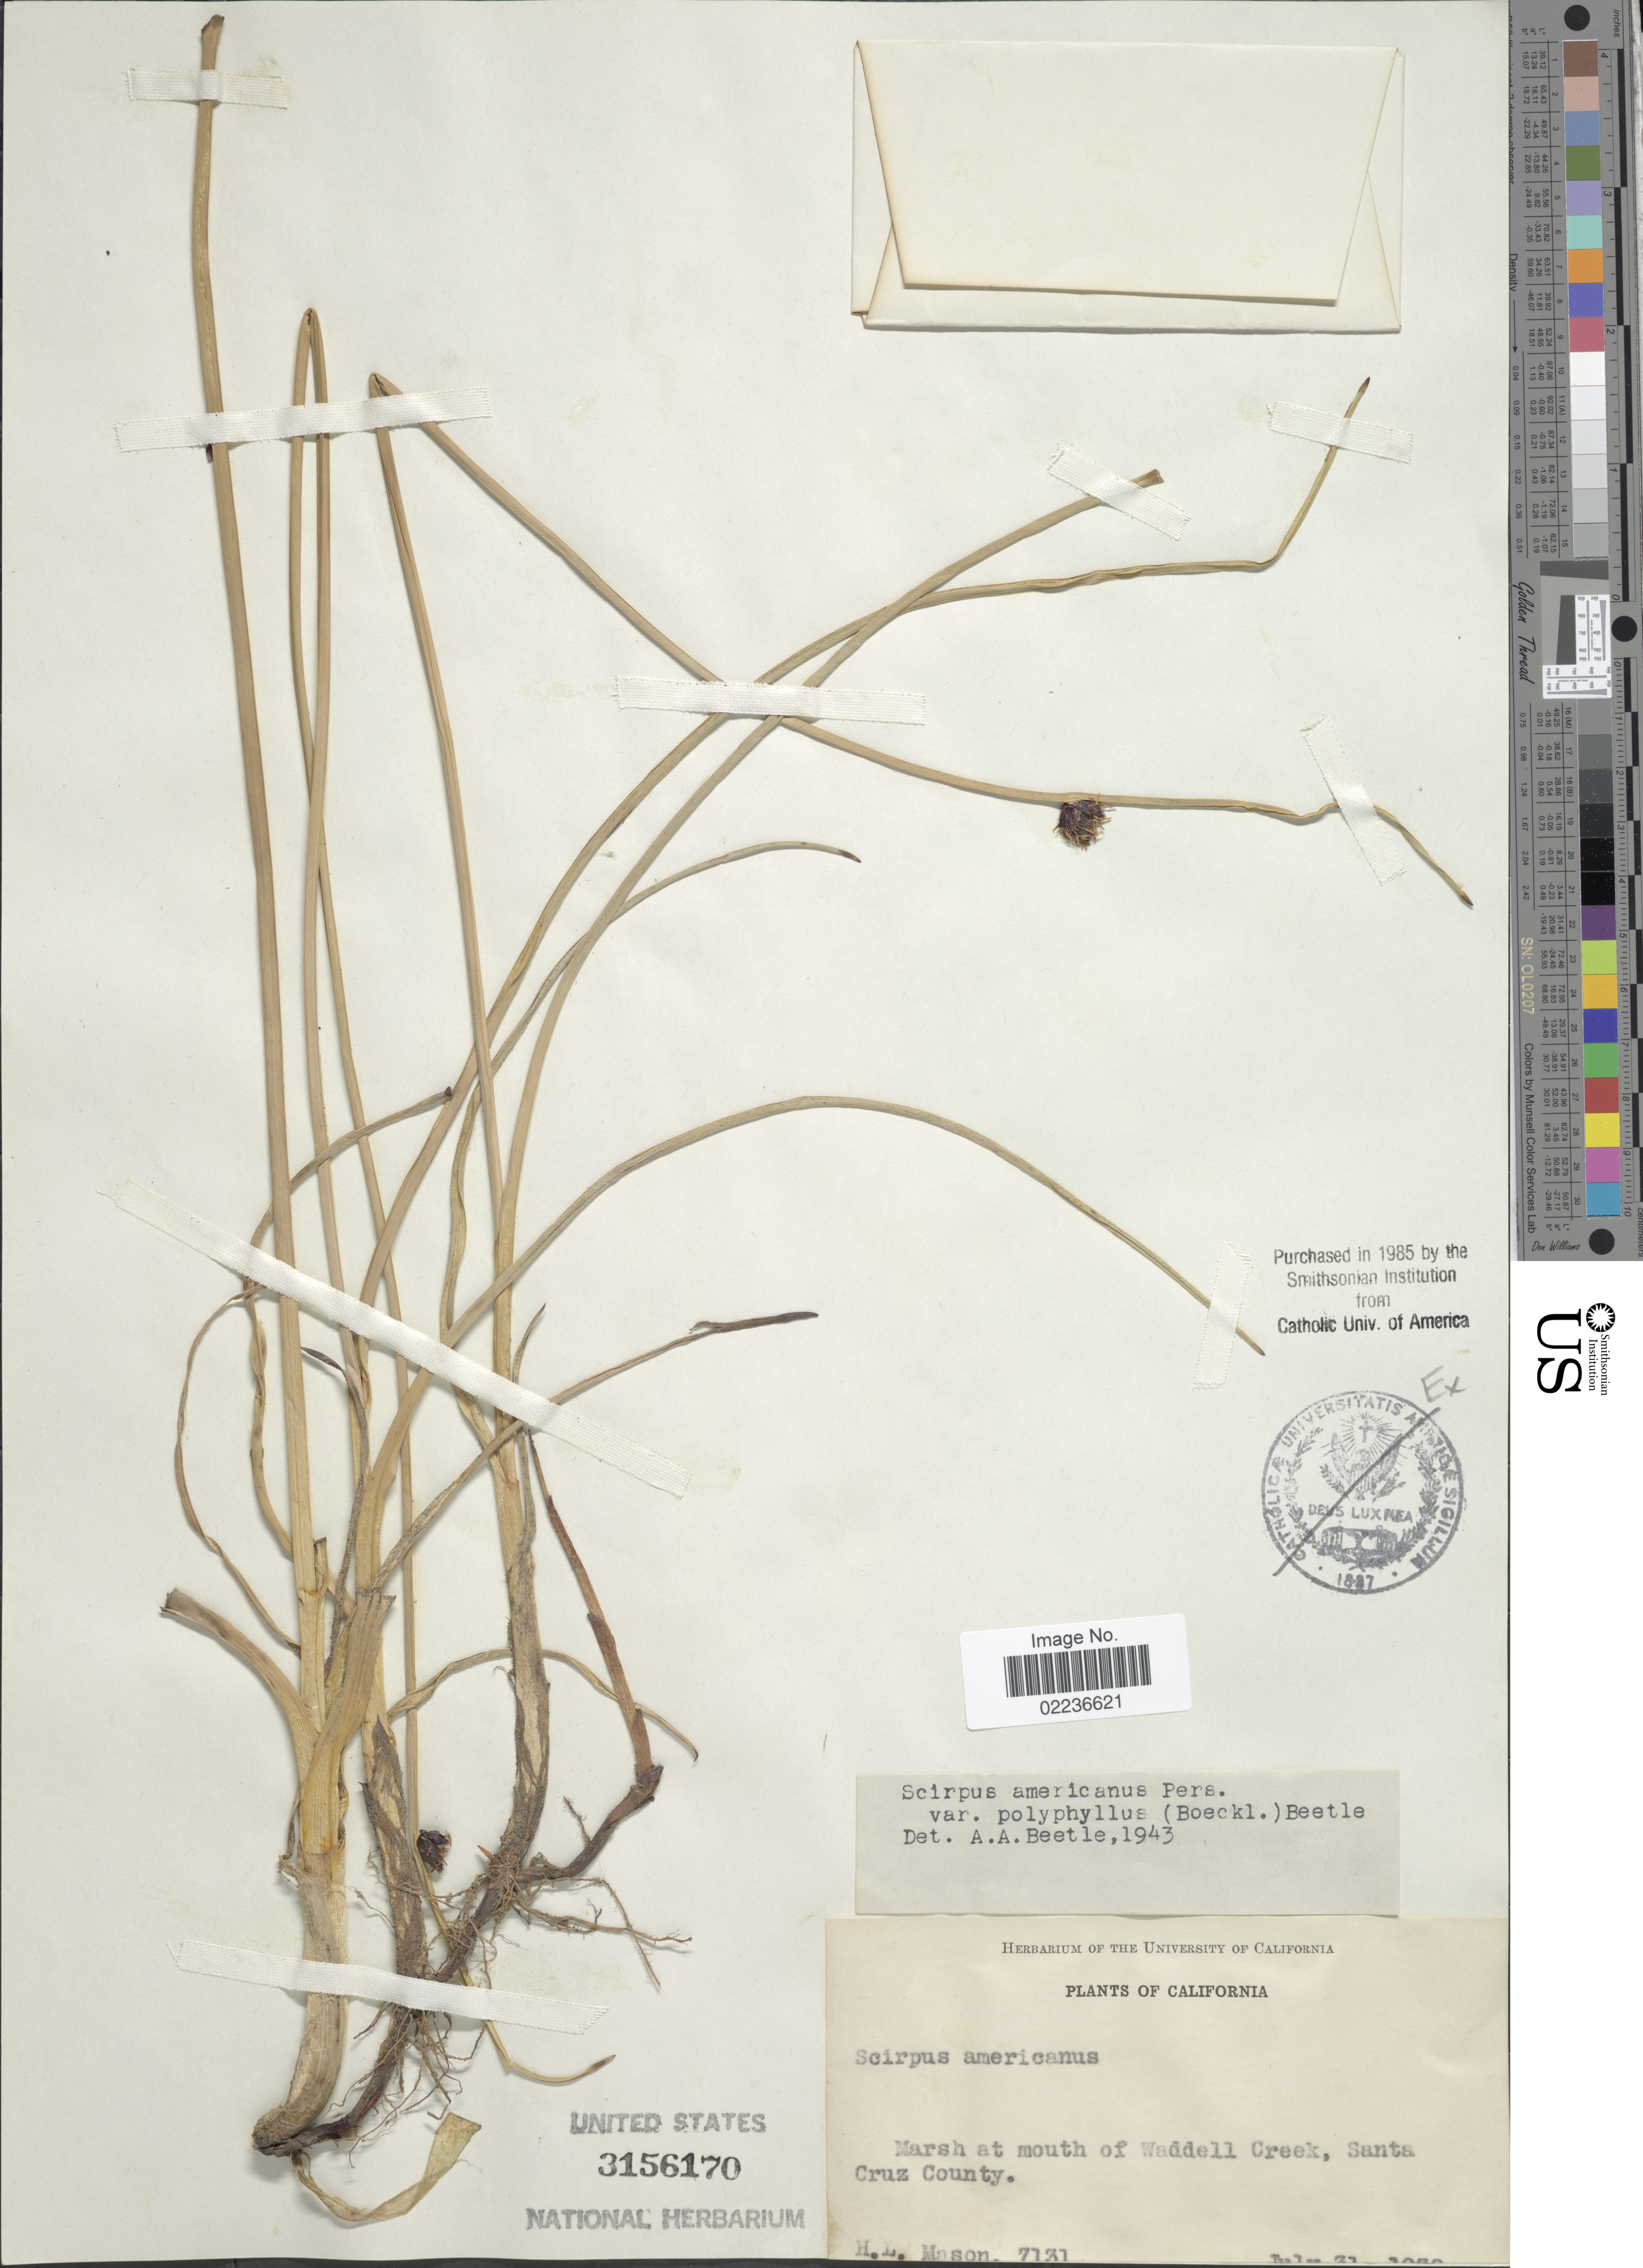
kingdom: Plantae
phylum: Tracheophyta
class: Liliopsida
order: Poales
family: Cyperaceae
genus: Schoenoplectus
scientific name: Schoenoplectus pungens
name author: (Vahl) Palla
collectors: H. L. Mason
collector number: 7131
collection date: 1930-07-31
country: United States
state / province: California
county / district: Santa Cruz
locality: Marsh at mouth of Waddell Creek, Santa Cruz County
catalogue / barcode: US 3156170